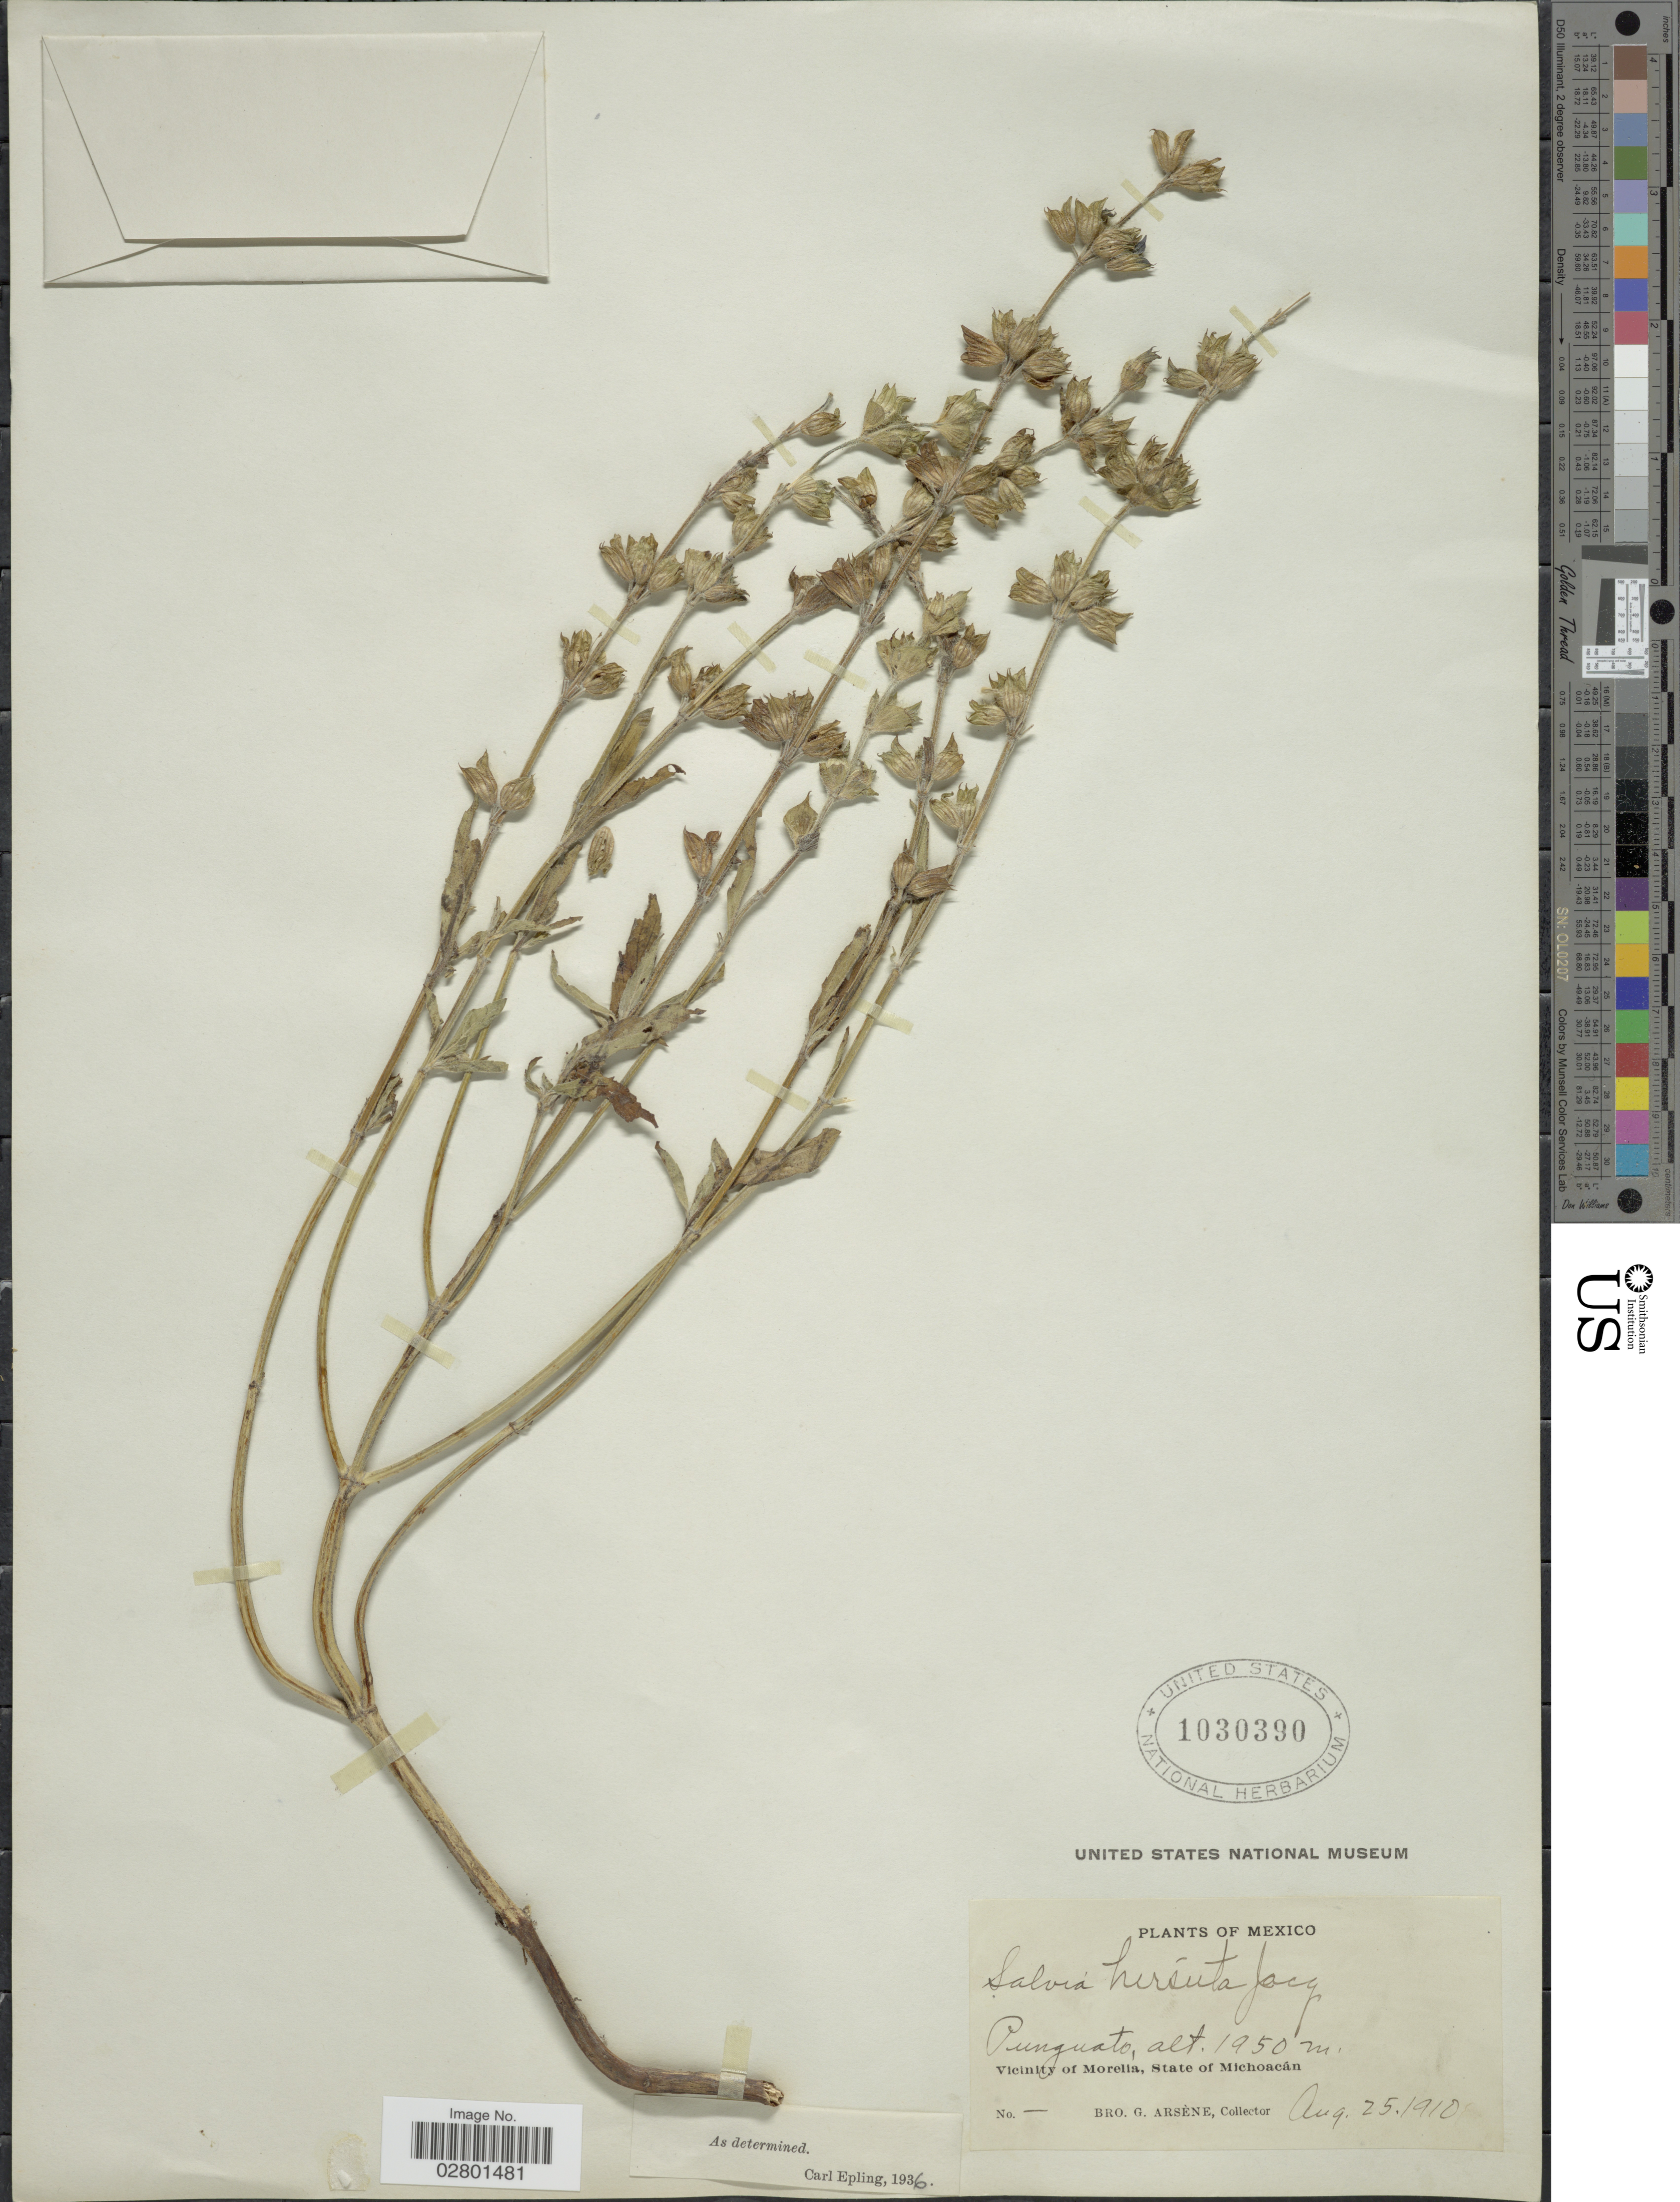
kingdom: Plantae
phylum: Tracheophyta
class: Magnoliopsida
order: Lamiales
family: Lamiaceae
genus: Salvia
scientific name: Salvia hirsuta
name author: Jacq.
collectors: Bro. G. Arsène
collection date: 1910-08-25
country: Mexico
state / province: Michoacán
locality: Punguato, Vicinity of Moreila.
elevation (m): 1950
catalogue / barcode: US 1030390